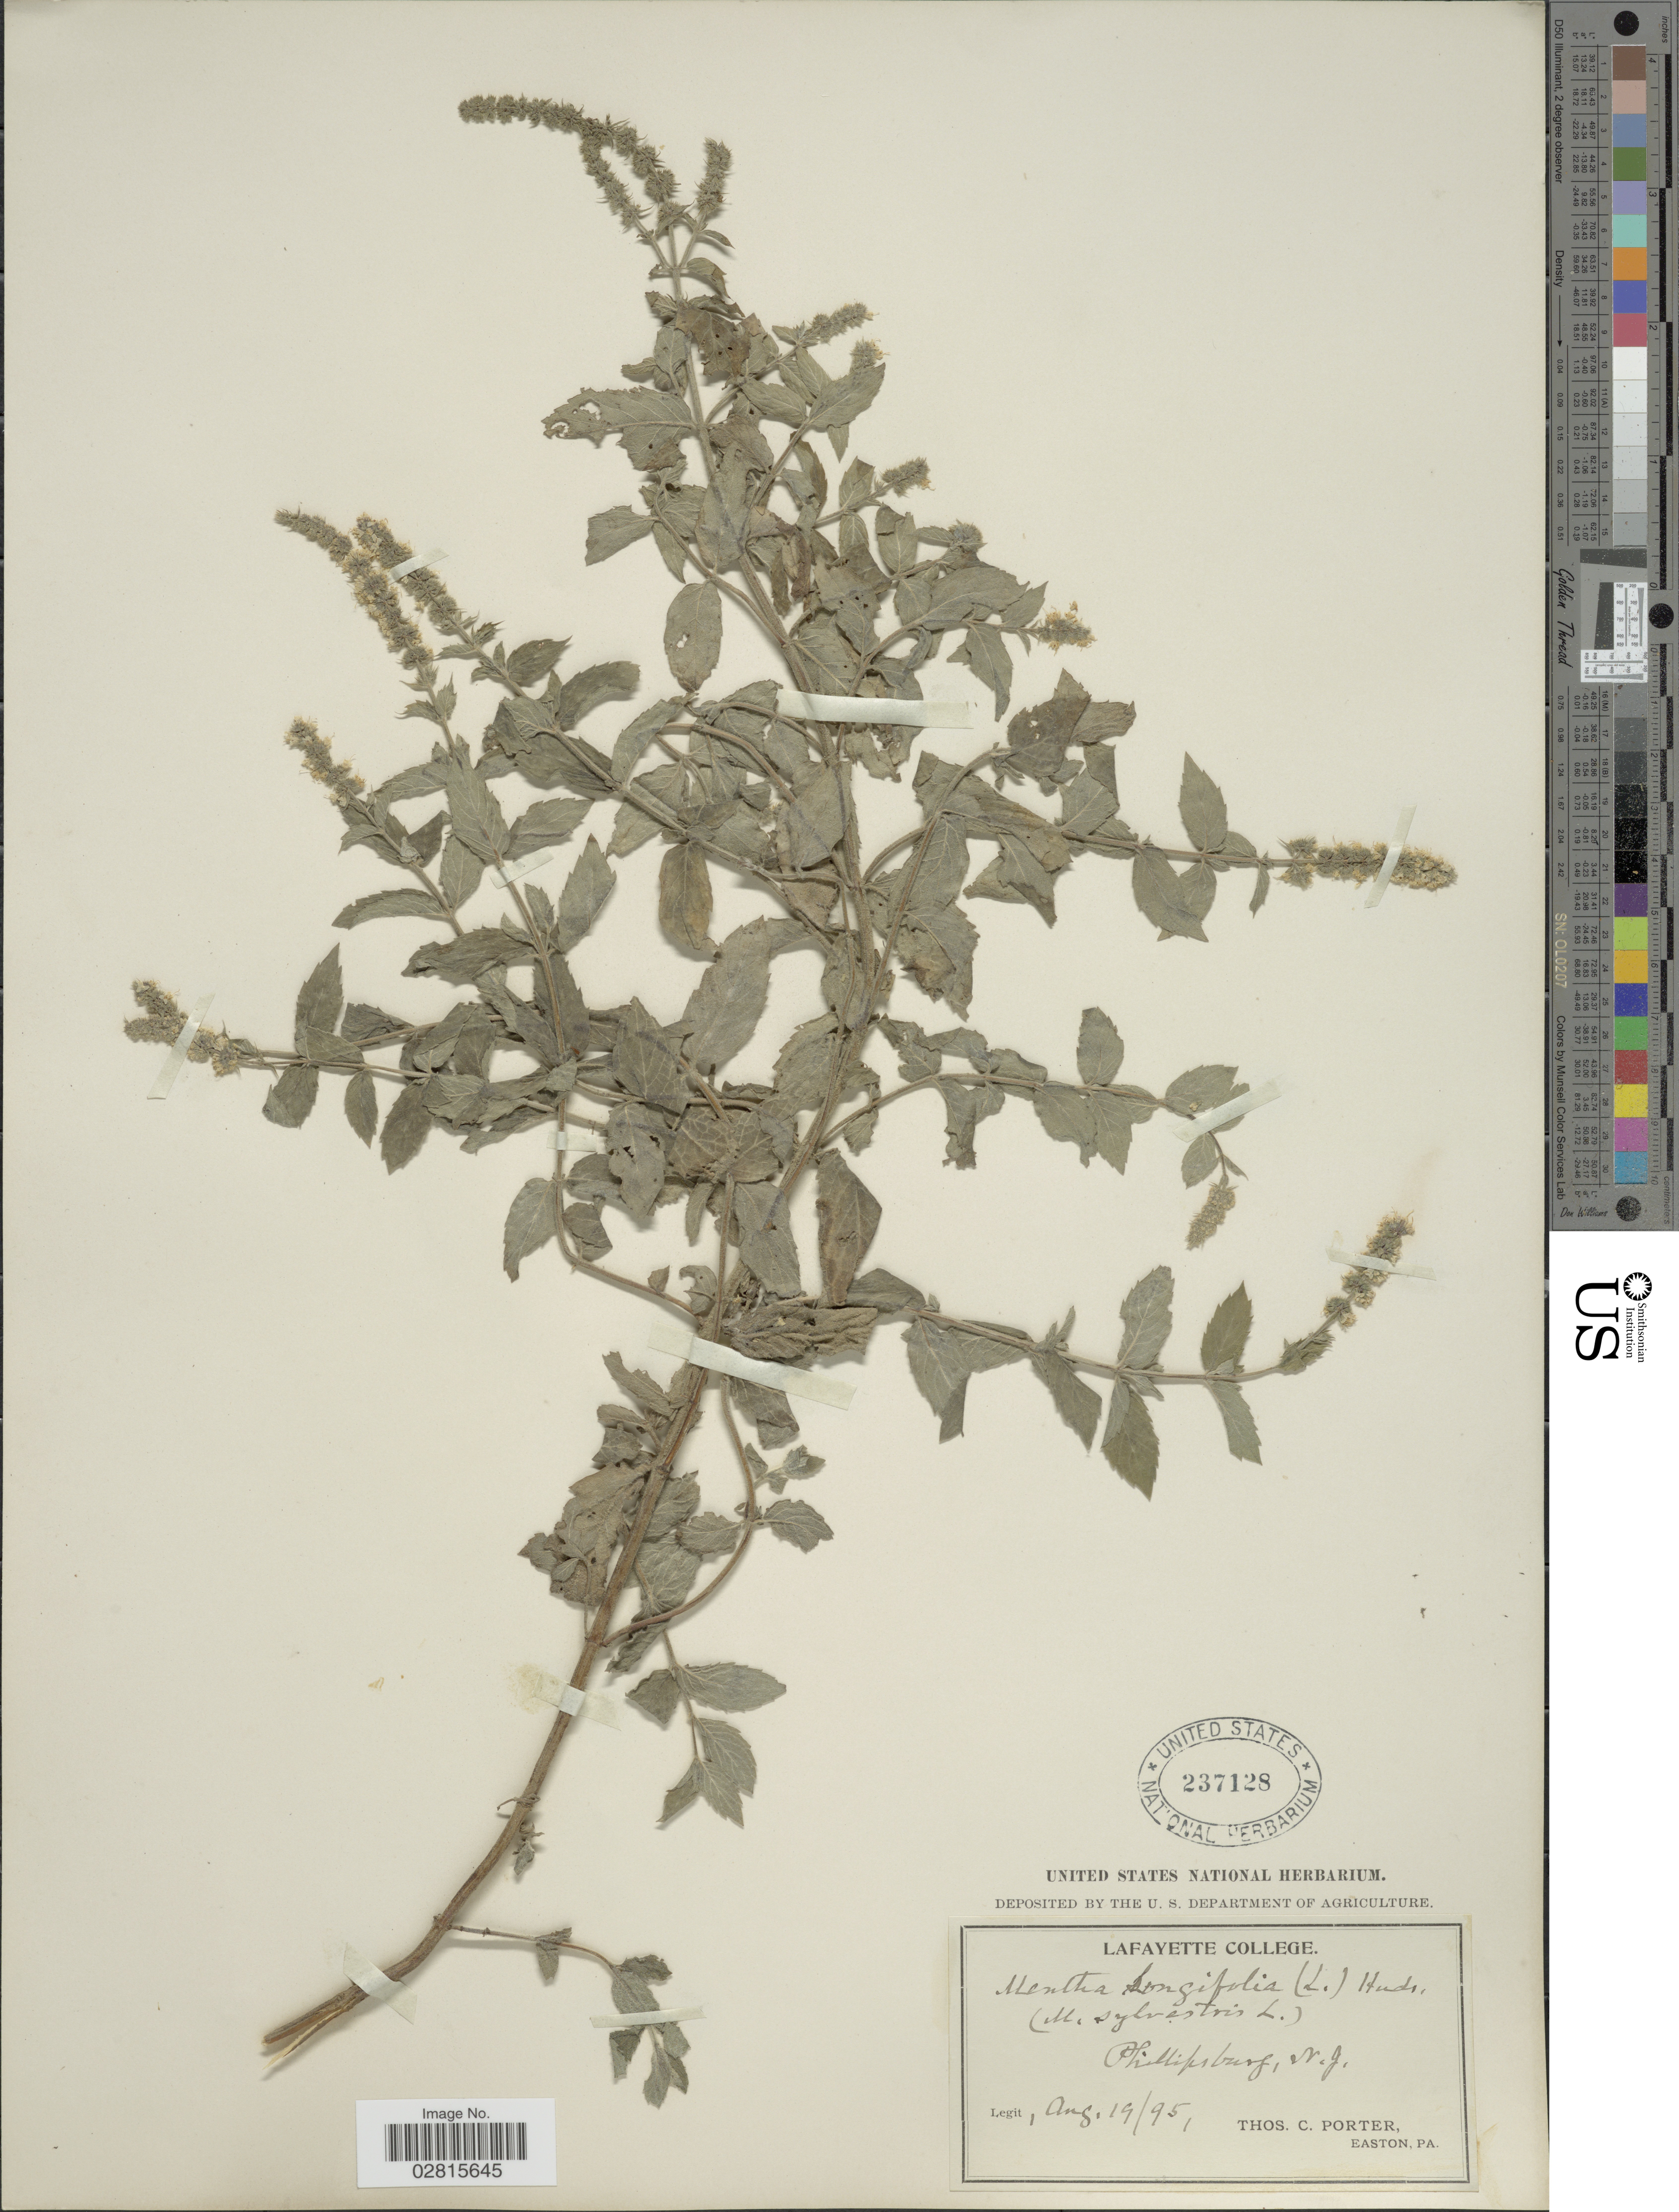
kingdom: Plantae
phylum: Tracheophyta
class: Magnoliopsida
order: Lamiales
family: Lamiaceae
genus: Mentha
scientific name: Mentha longifolia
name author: (L.) L.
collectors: T. Porter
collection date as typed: Transcribed d/m/y: 19/8/95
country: United States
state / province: New Jersey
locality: Phillipsburg, N.J.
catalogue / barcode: US 237128